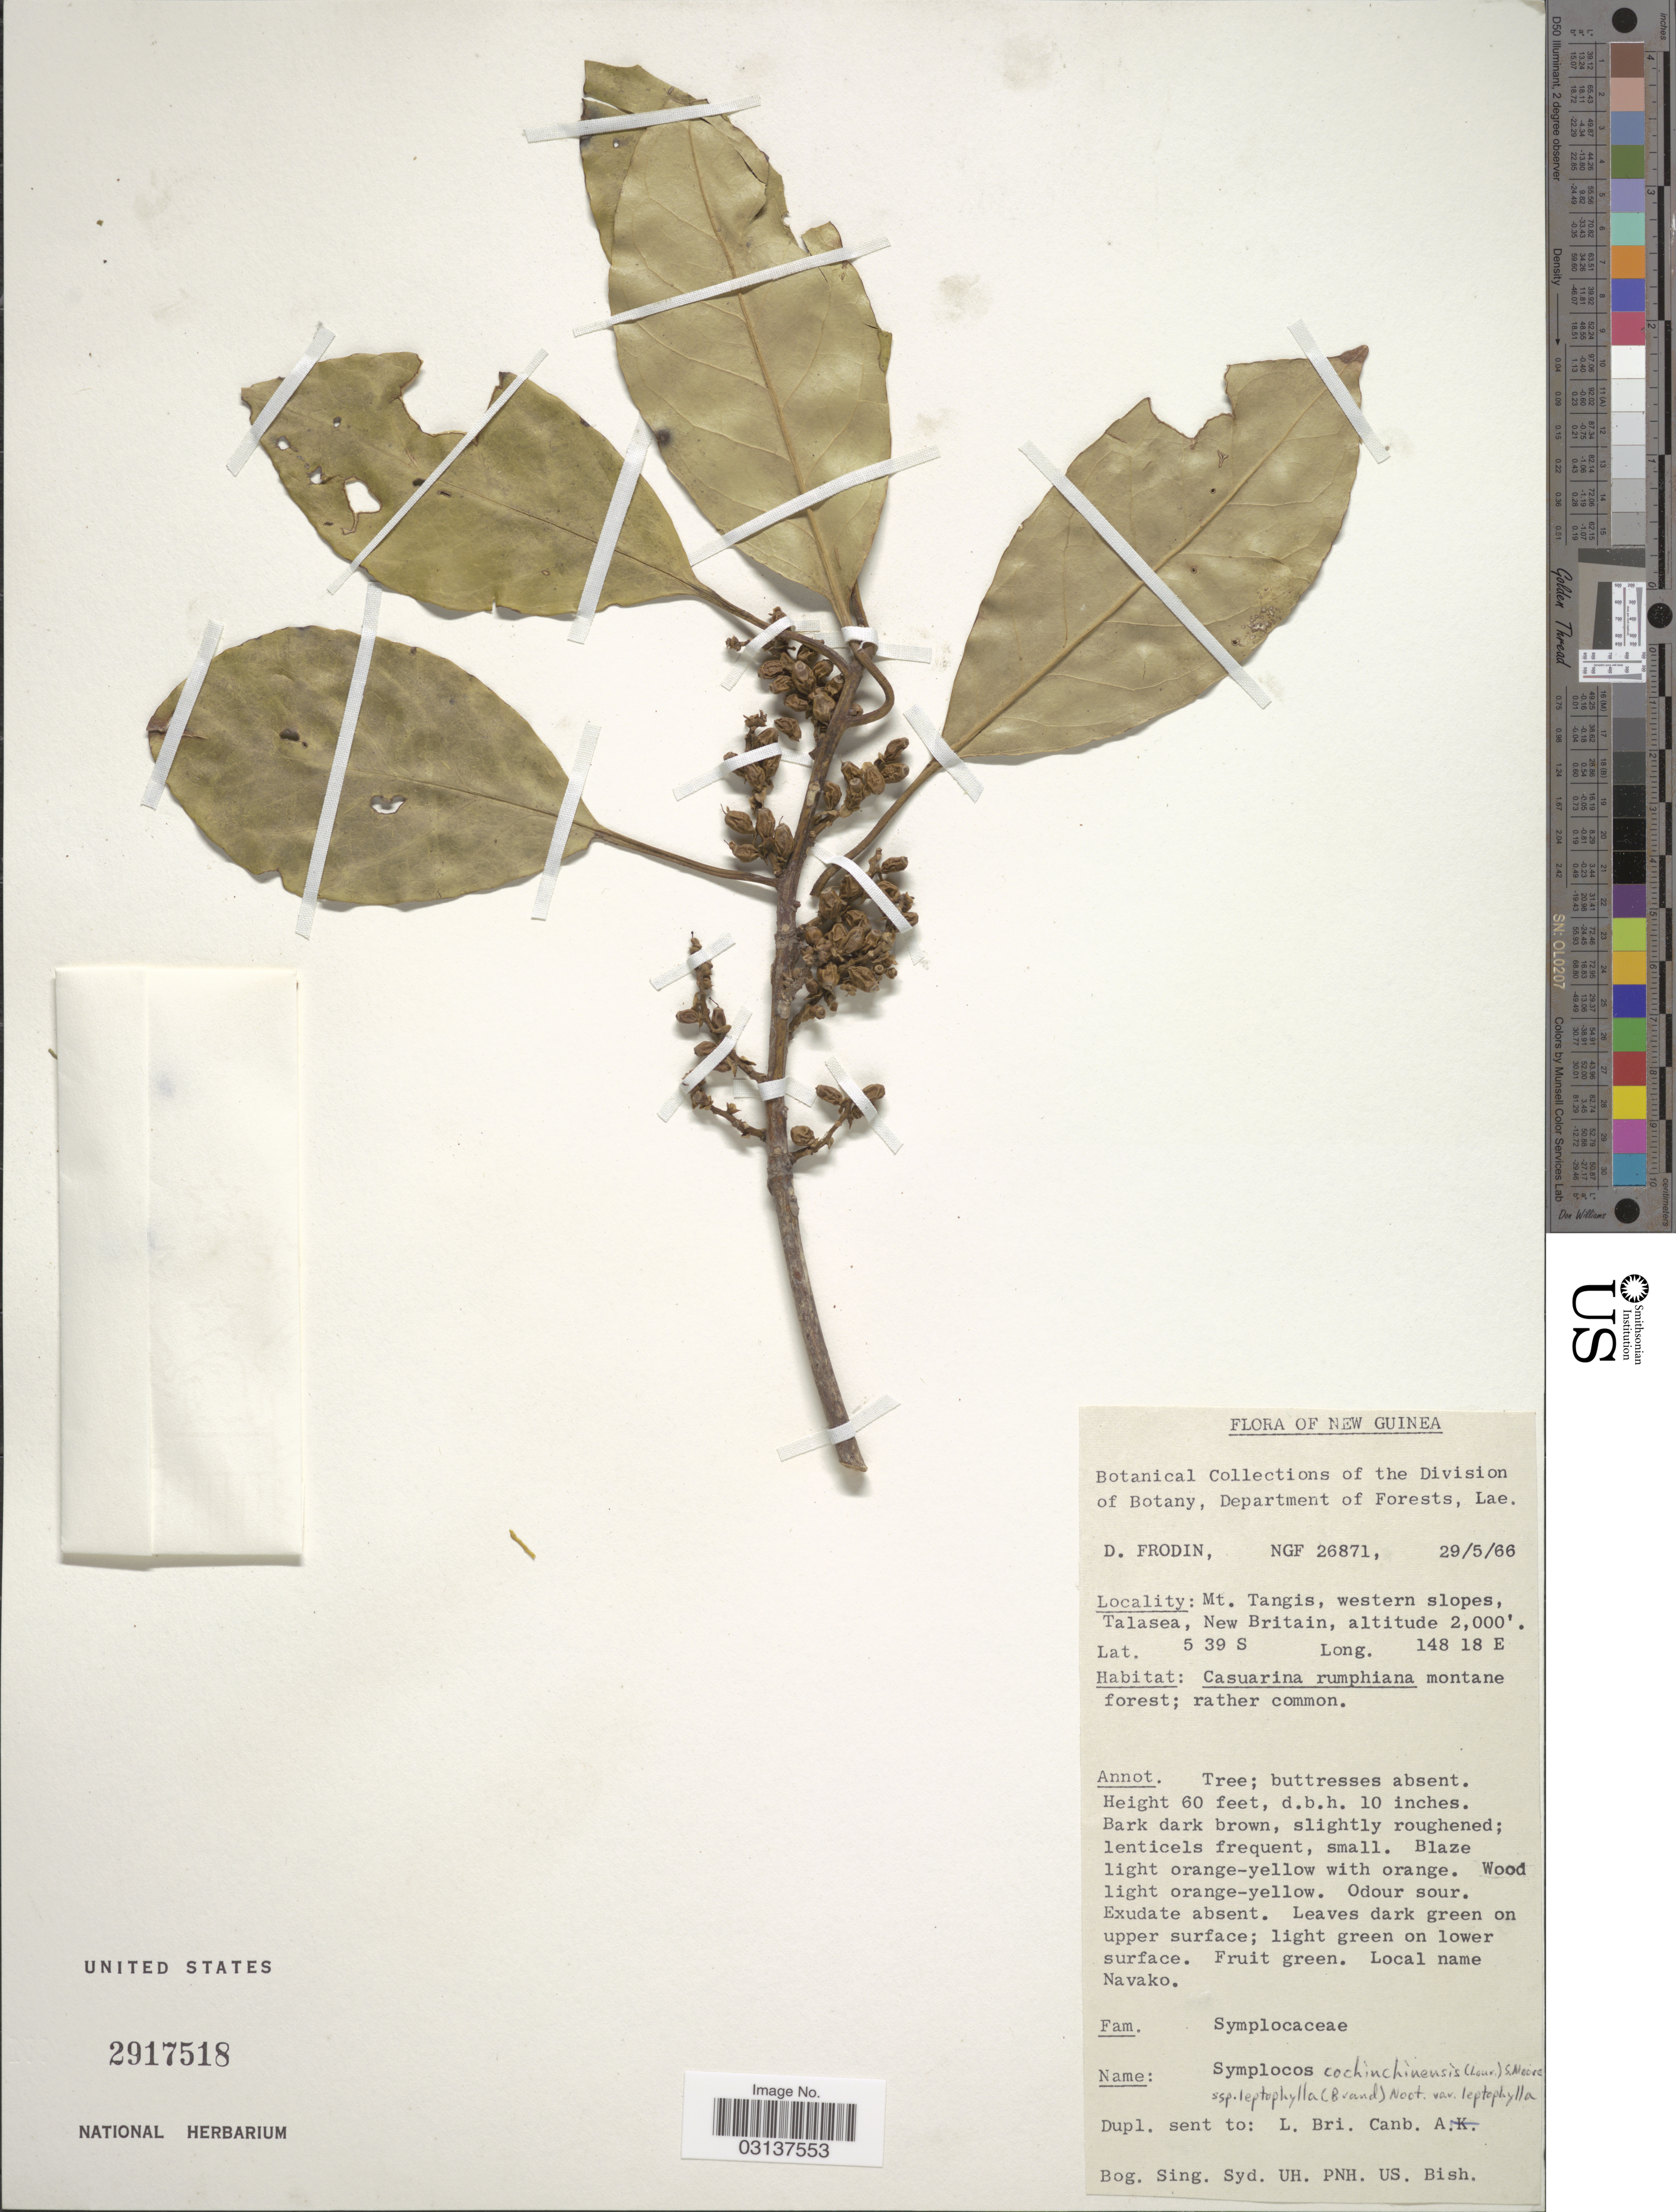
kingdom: Plantae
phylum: Tracheophyta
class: Magnoliopsida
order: Ericales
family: Symplocaceae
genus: Symplocos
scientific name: Symplocos cochinchinensis var. leptophylla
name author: (Brand) Noot.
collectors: D. G. Frodin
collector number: NGF 26871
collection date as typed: Transcribed d/m/y: 29/5/66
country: Papua New Guinea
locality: New Guinea, Mt. Tangis, western slopes, Talasea, New Britain.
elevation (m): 610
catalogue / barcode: US 2917518